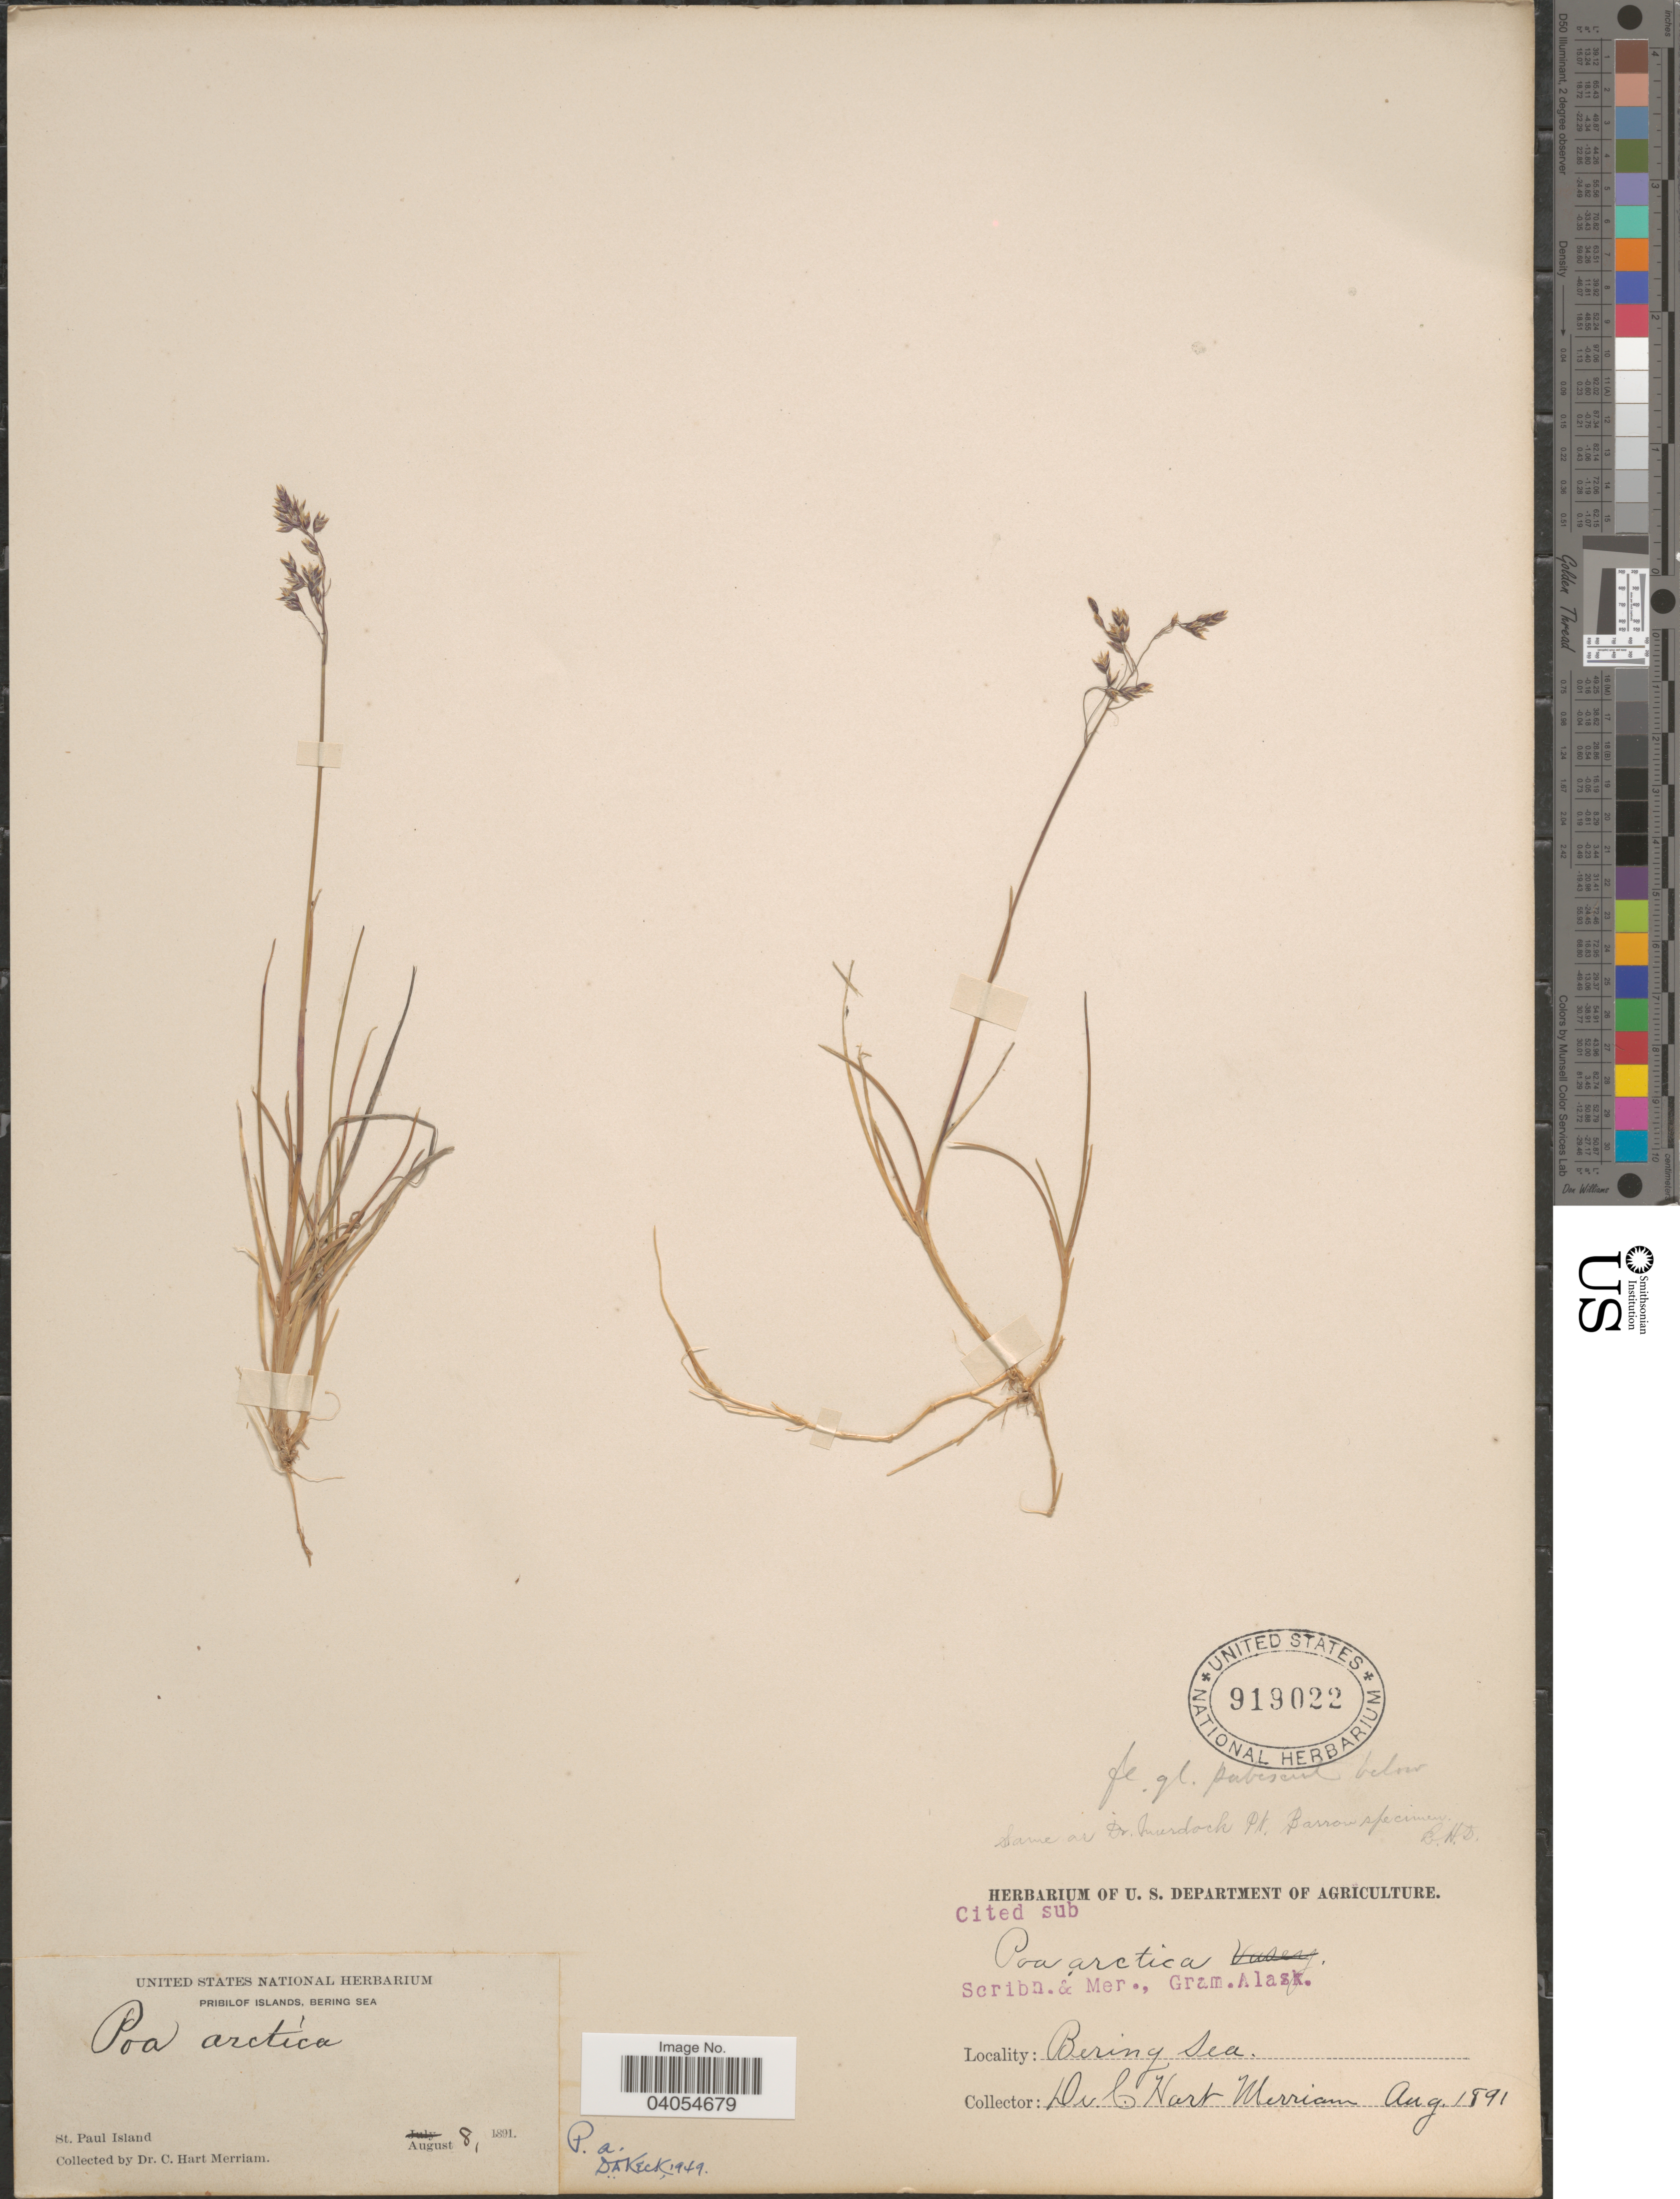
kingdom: Plantae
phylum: Tracheophyta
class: Liliopsida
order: Poales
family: Poaceae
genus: Poa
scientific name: Poa arctica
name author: R. Br.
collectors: C. Merriam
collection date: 1891-08-08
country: United States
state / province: Alaska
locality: Pribilof Islands, Bering Sea. St. Paul Island.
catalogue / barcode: US 919022